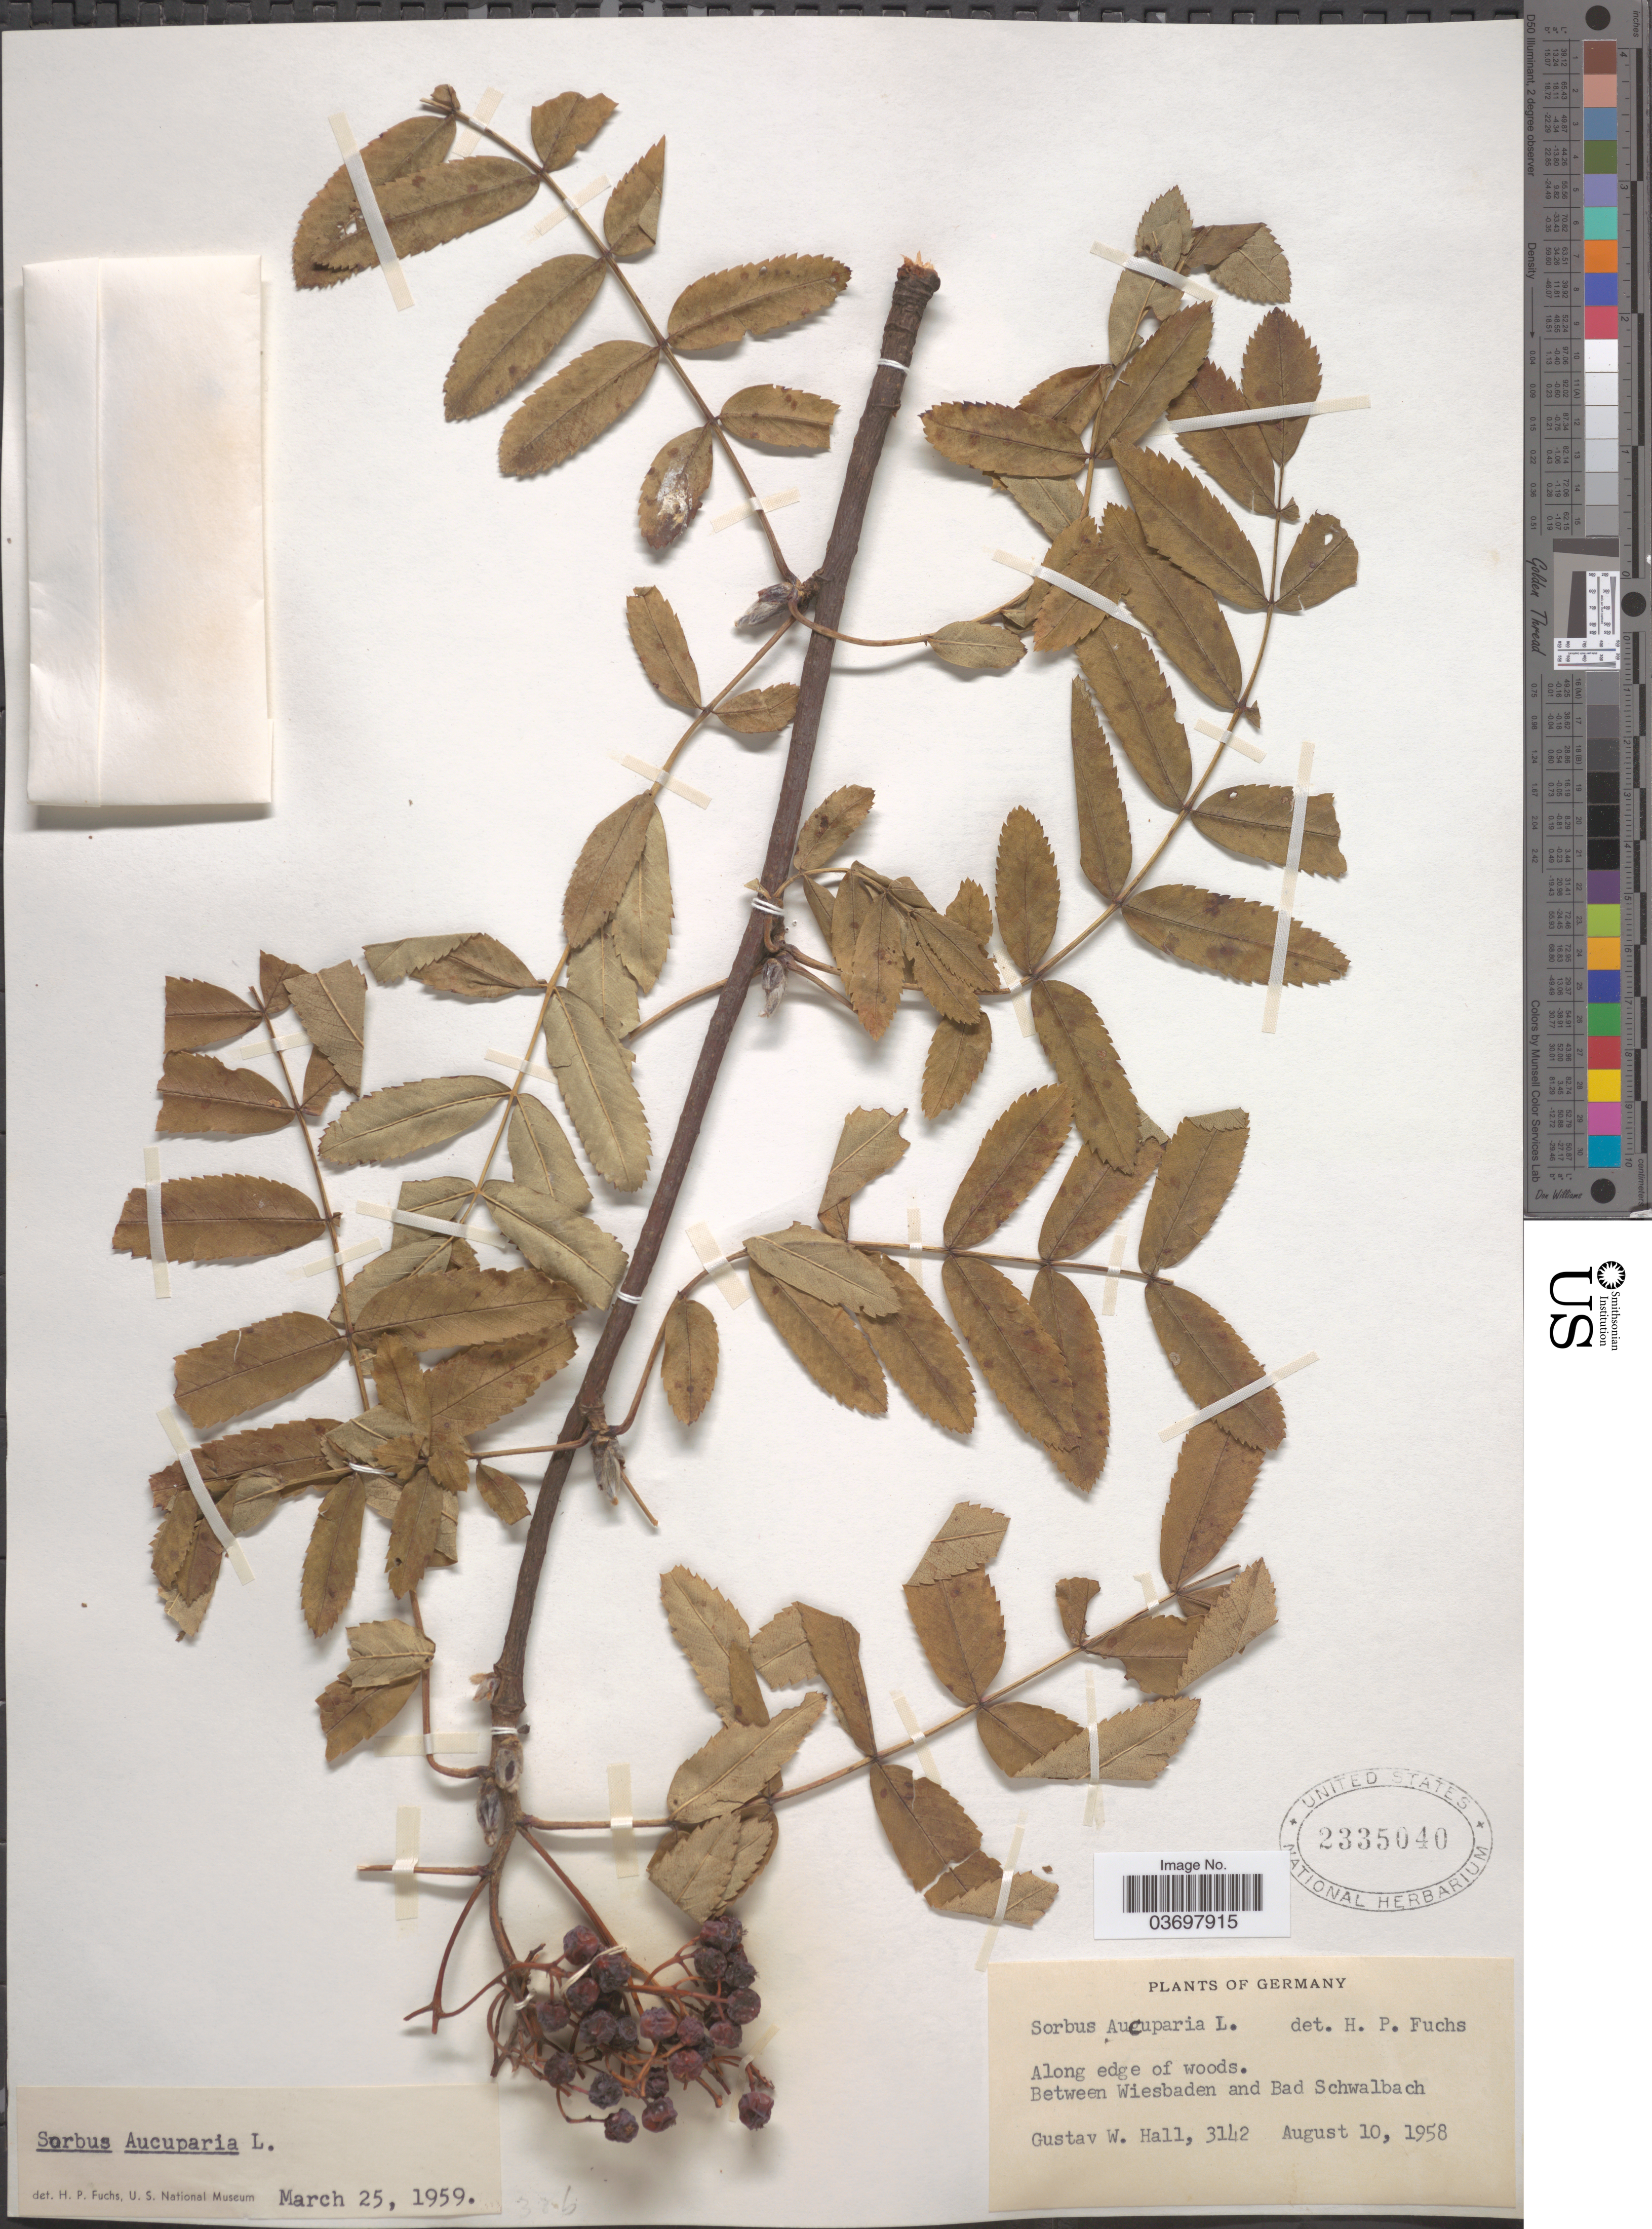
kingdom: Plantae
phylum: Tracheophyta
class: Magnoliopsida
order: Rosales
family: Rosaceae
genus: Sorbus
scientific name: Sorbus aucuparia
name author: L.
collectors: G. Hall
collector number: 3142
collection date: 1958-08-10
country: Germany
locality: Along edge of woods. Between Wiesbaden and Bad Schwalbach.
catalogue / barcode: US 2335040